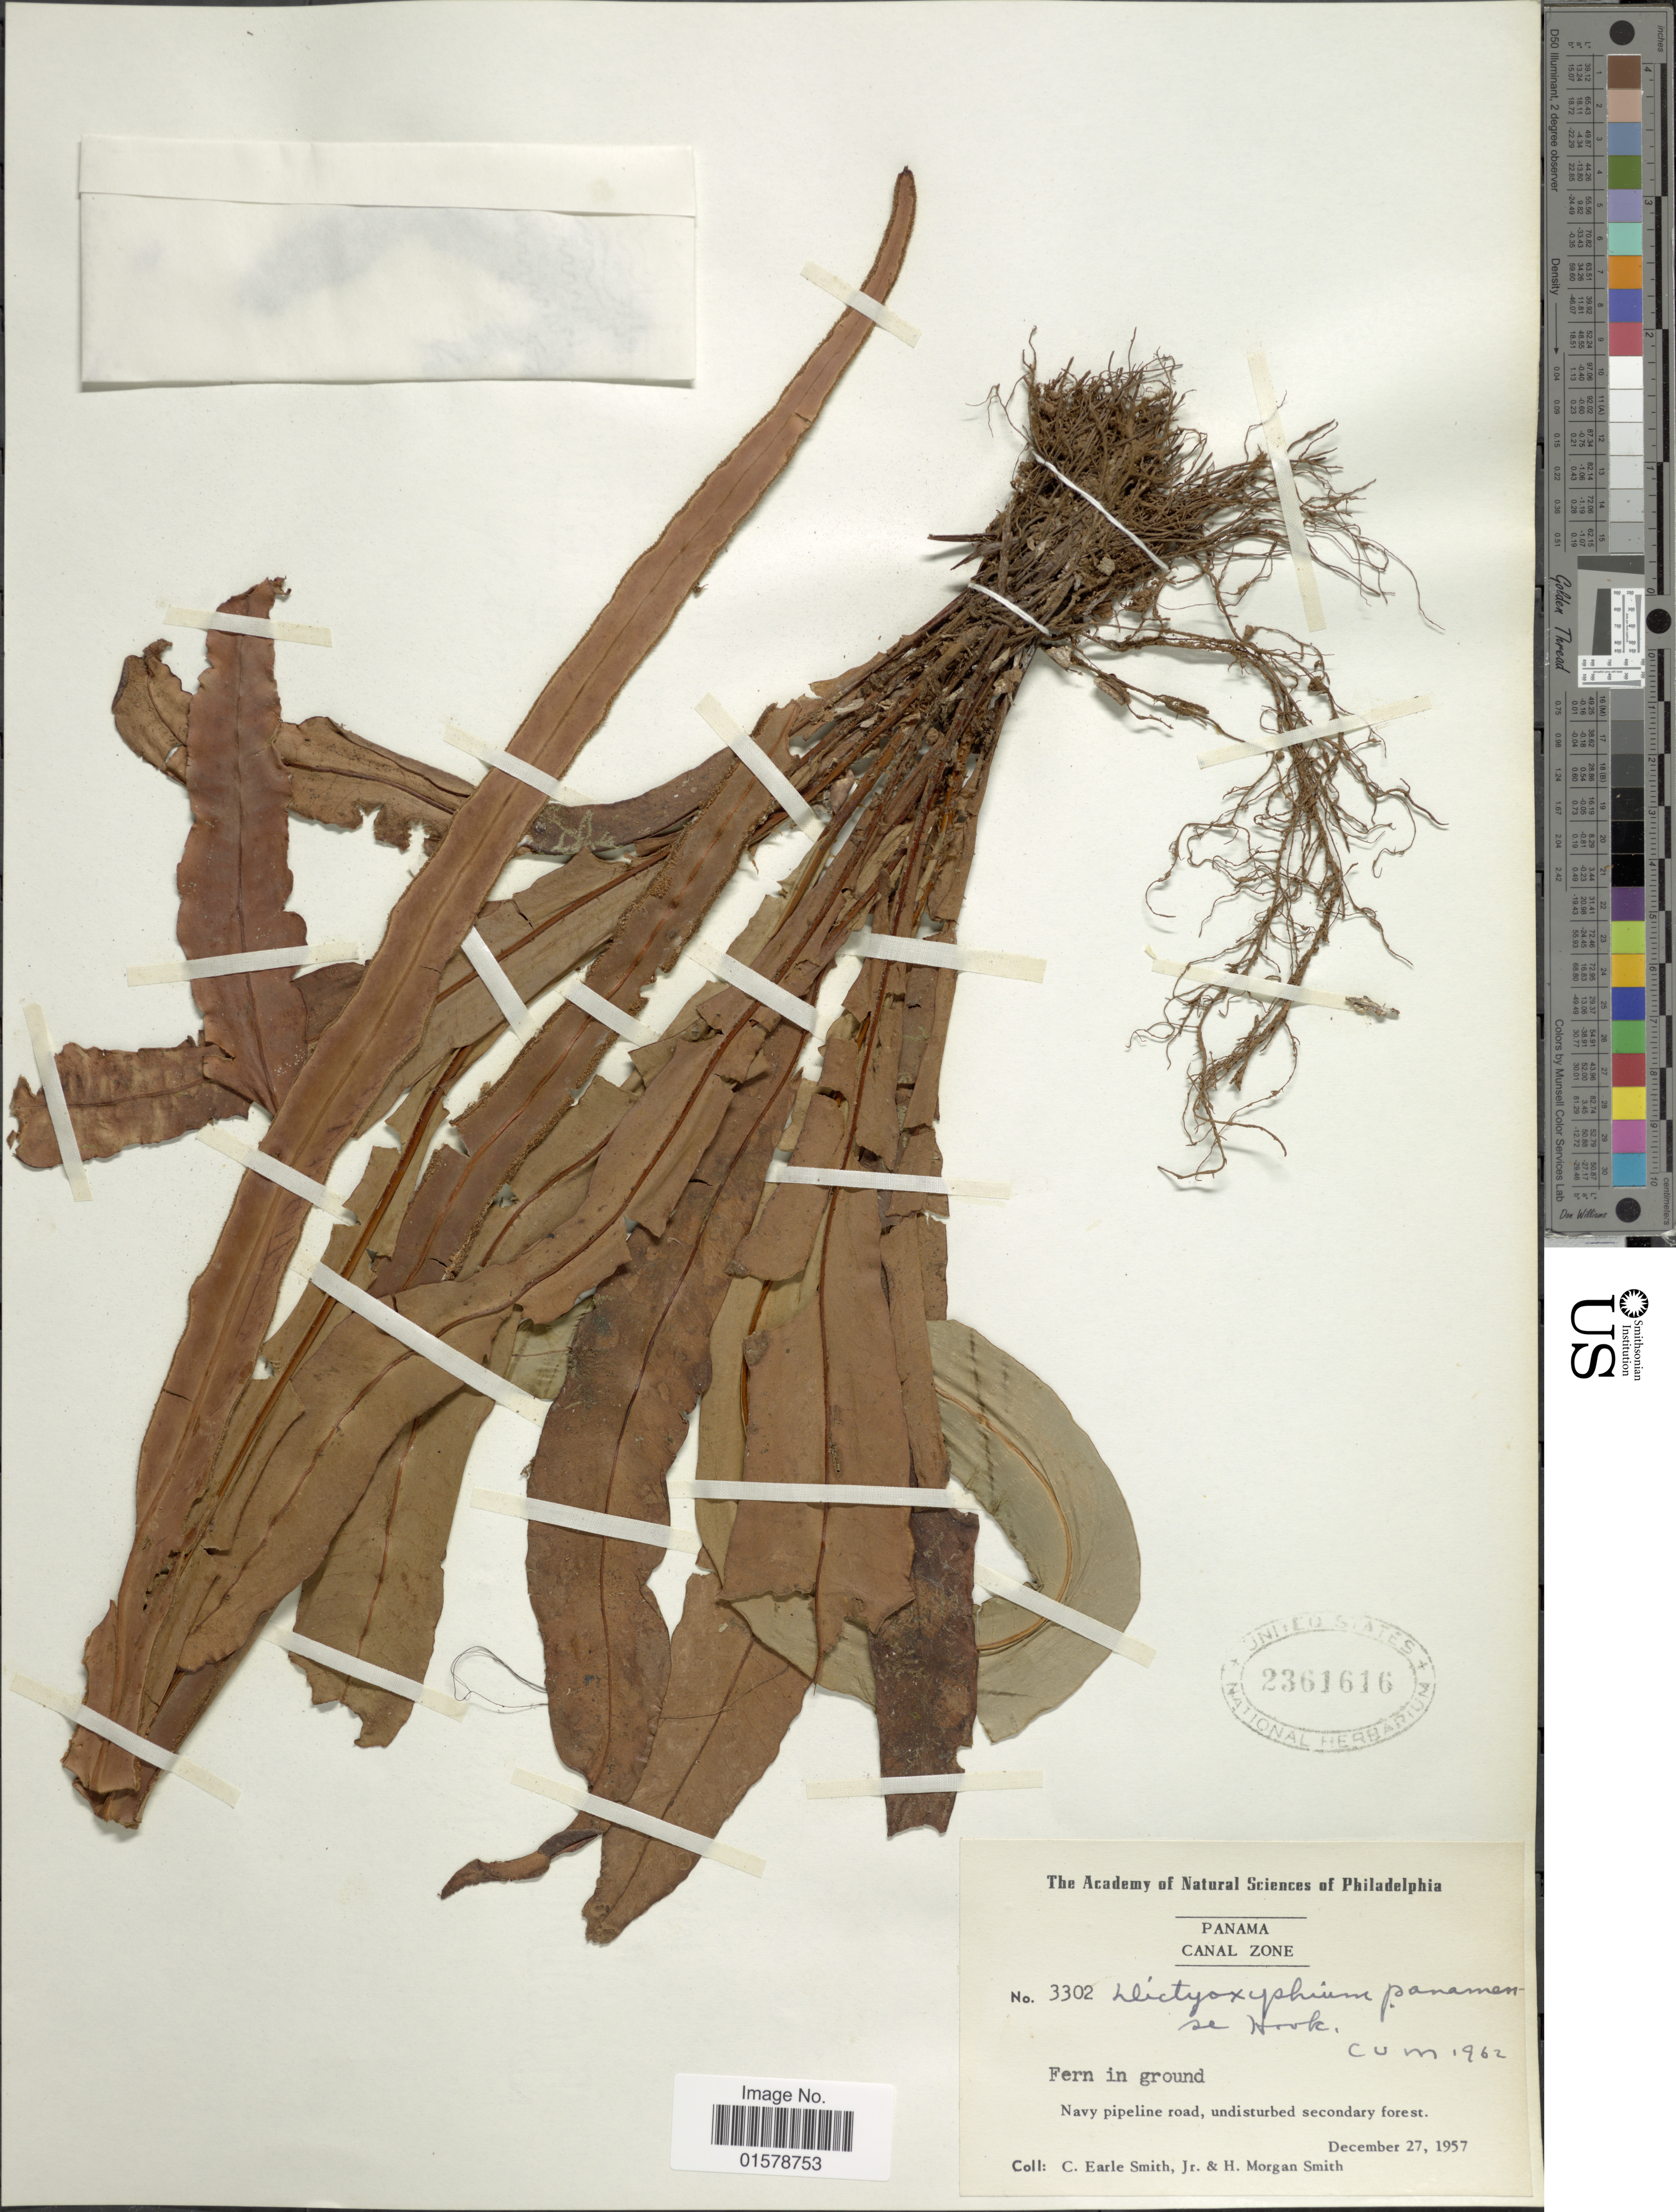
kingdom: Plantae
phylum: Tracheophyta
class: Polypodiopsida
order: Polypodiales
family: Tectariaceae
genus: Tectaria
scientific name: Tectaria panamensis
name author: (Hook.) R.M. Tryon & A.F. Tryon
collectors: C. E. Smith Jr. & H. M. Smith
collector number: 3302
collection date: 1957-12-27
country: Panama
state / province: Colón / Panamá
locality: Panama, Canal Zone, Navy pipepline road, undistributed secondary forest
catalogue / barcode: US 2361616